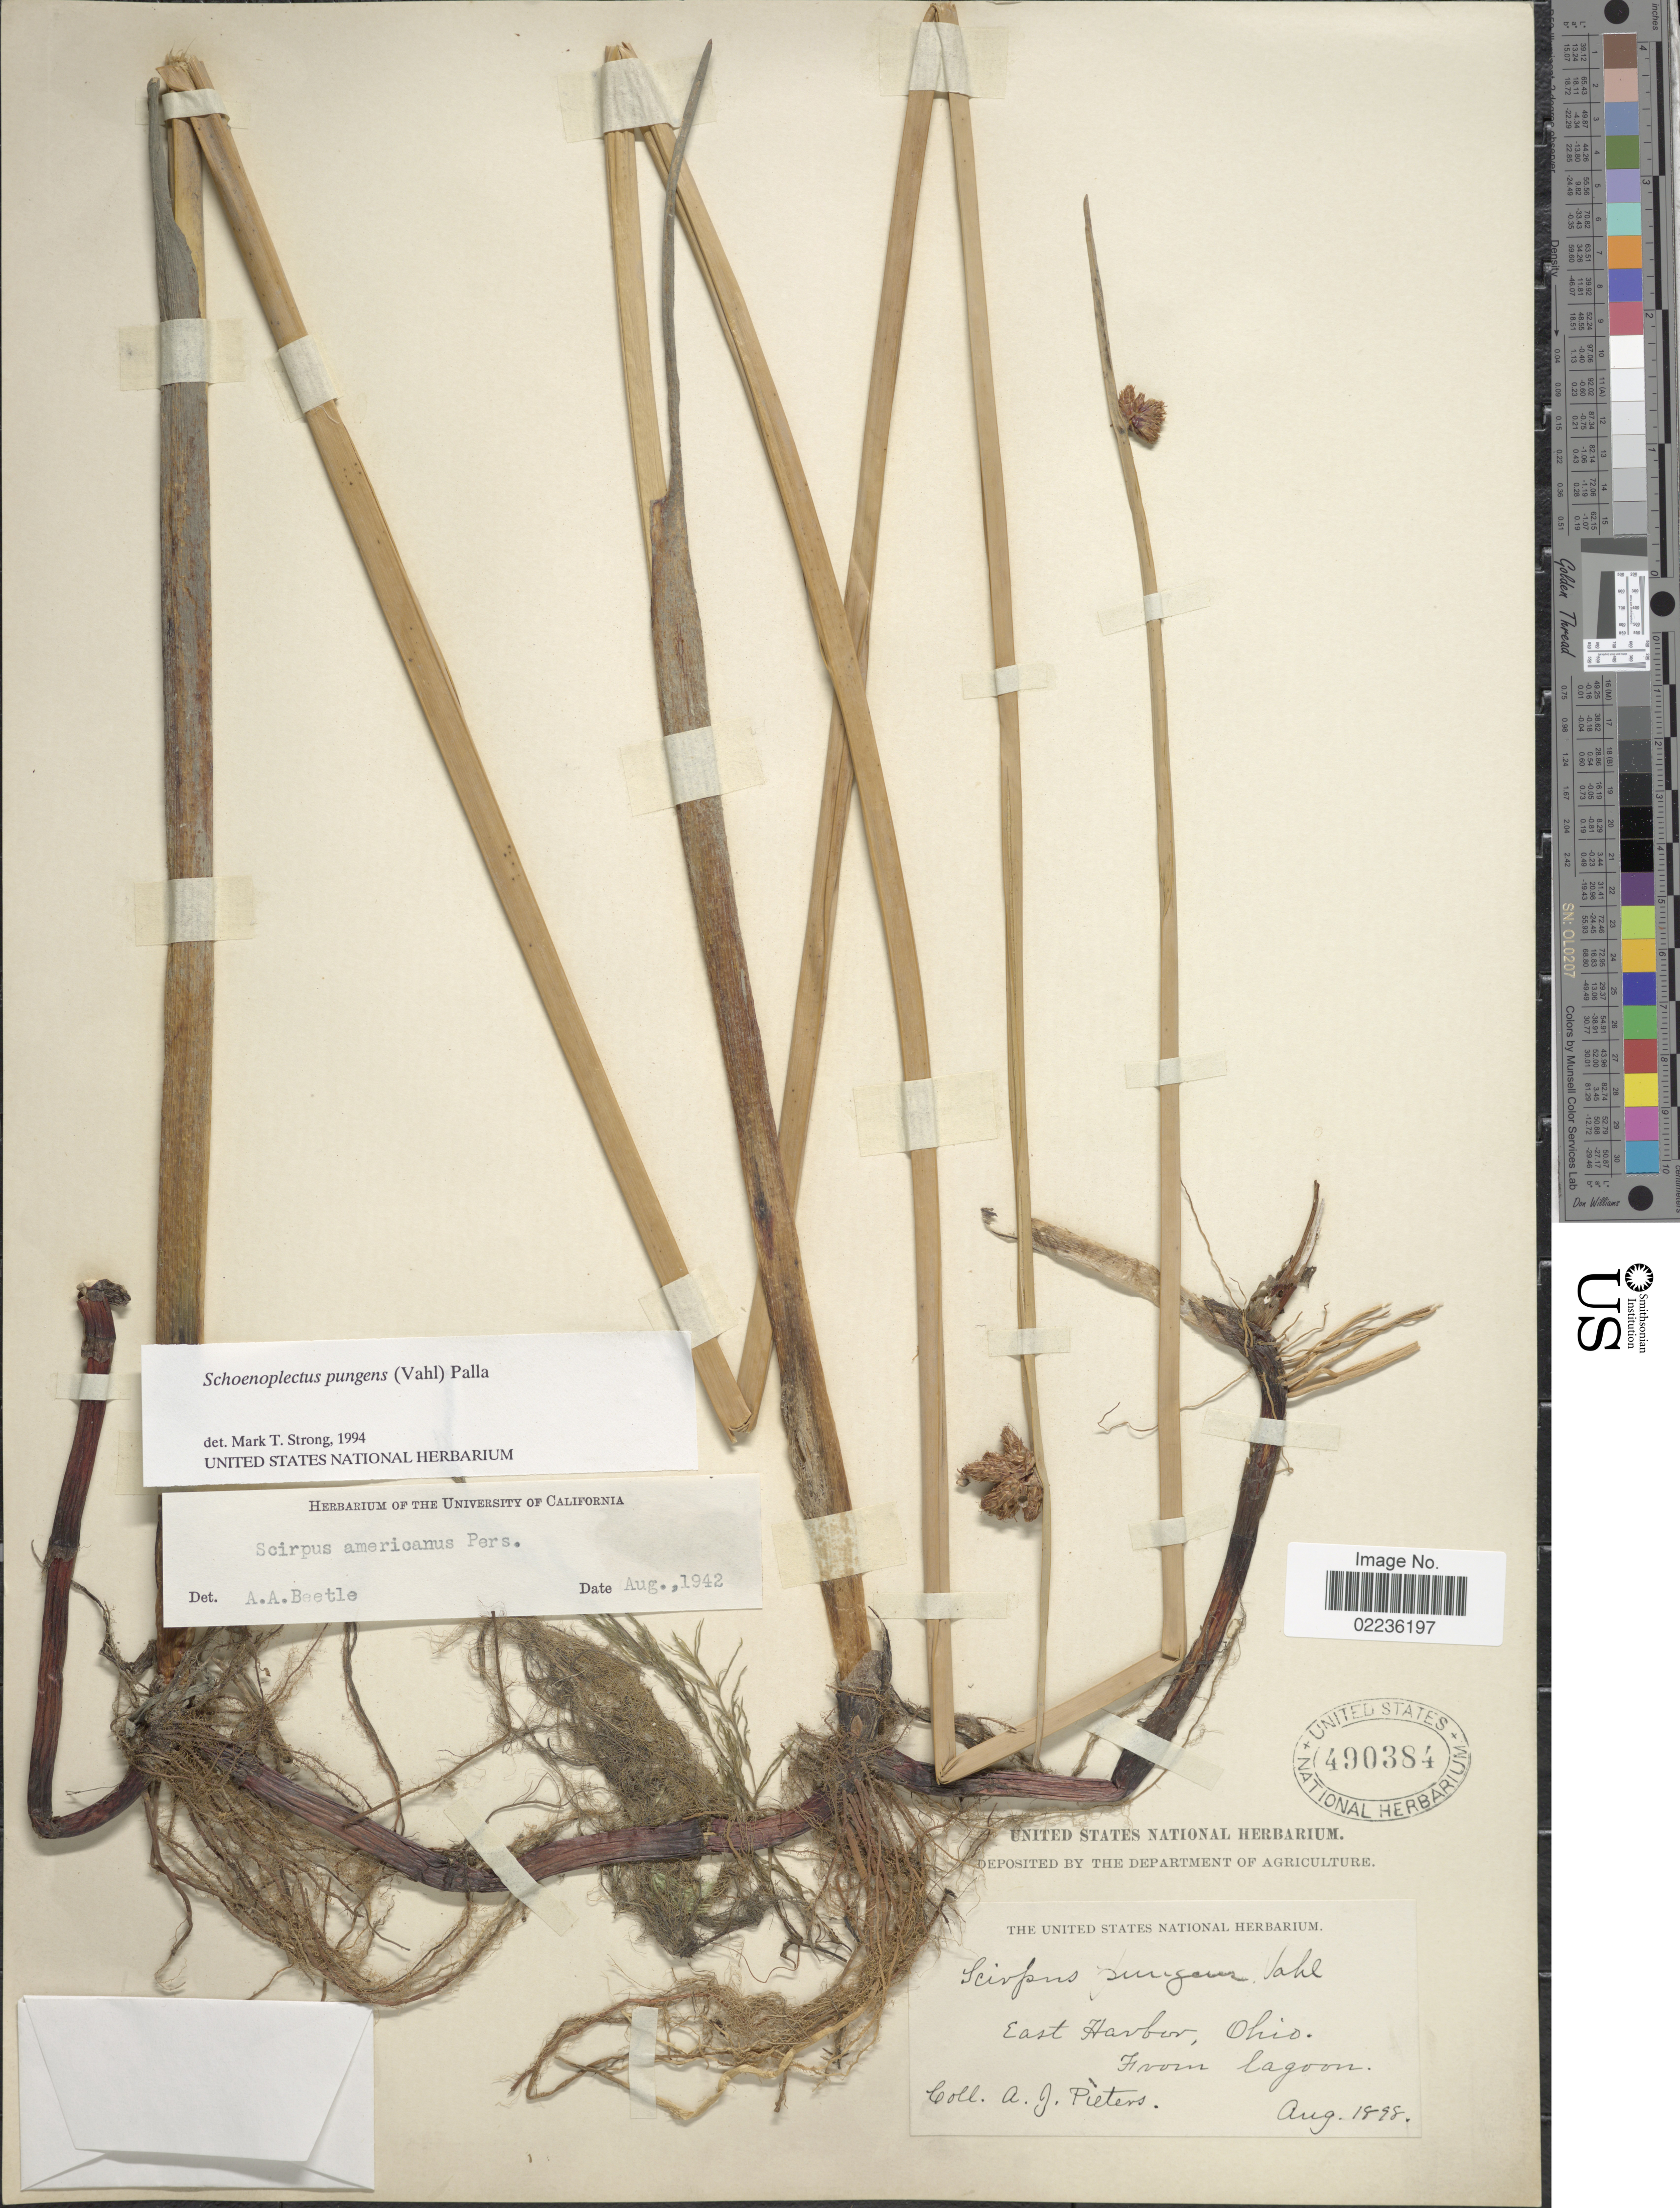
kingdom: Plantae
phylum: Tracheophyta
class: Liliopsida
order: Poales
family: Cyperaceae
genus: Schoenoplectus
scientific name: Schoenoplectus pungens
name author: (Vahl) Palla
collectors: A. Pieters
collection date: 1898-08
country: United States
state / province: Ohio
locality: East Harbor, from lagoon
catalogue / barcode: US 490384